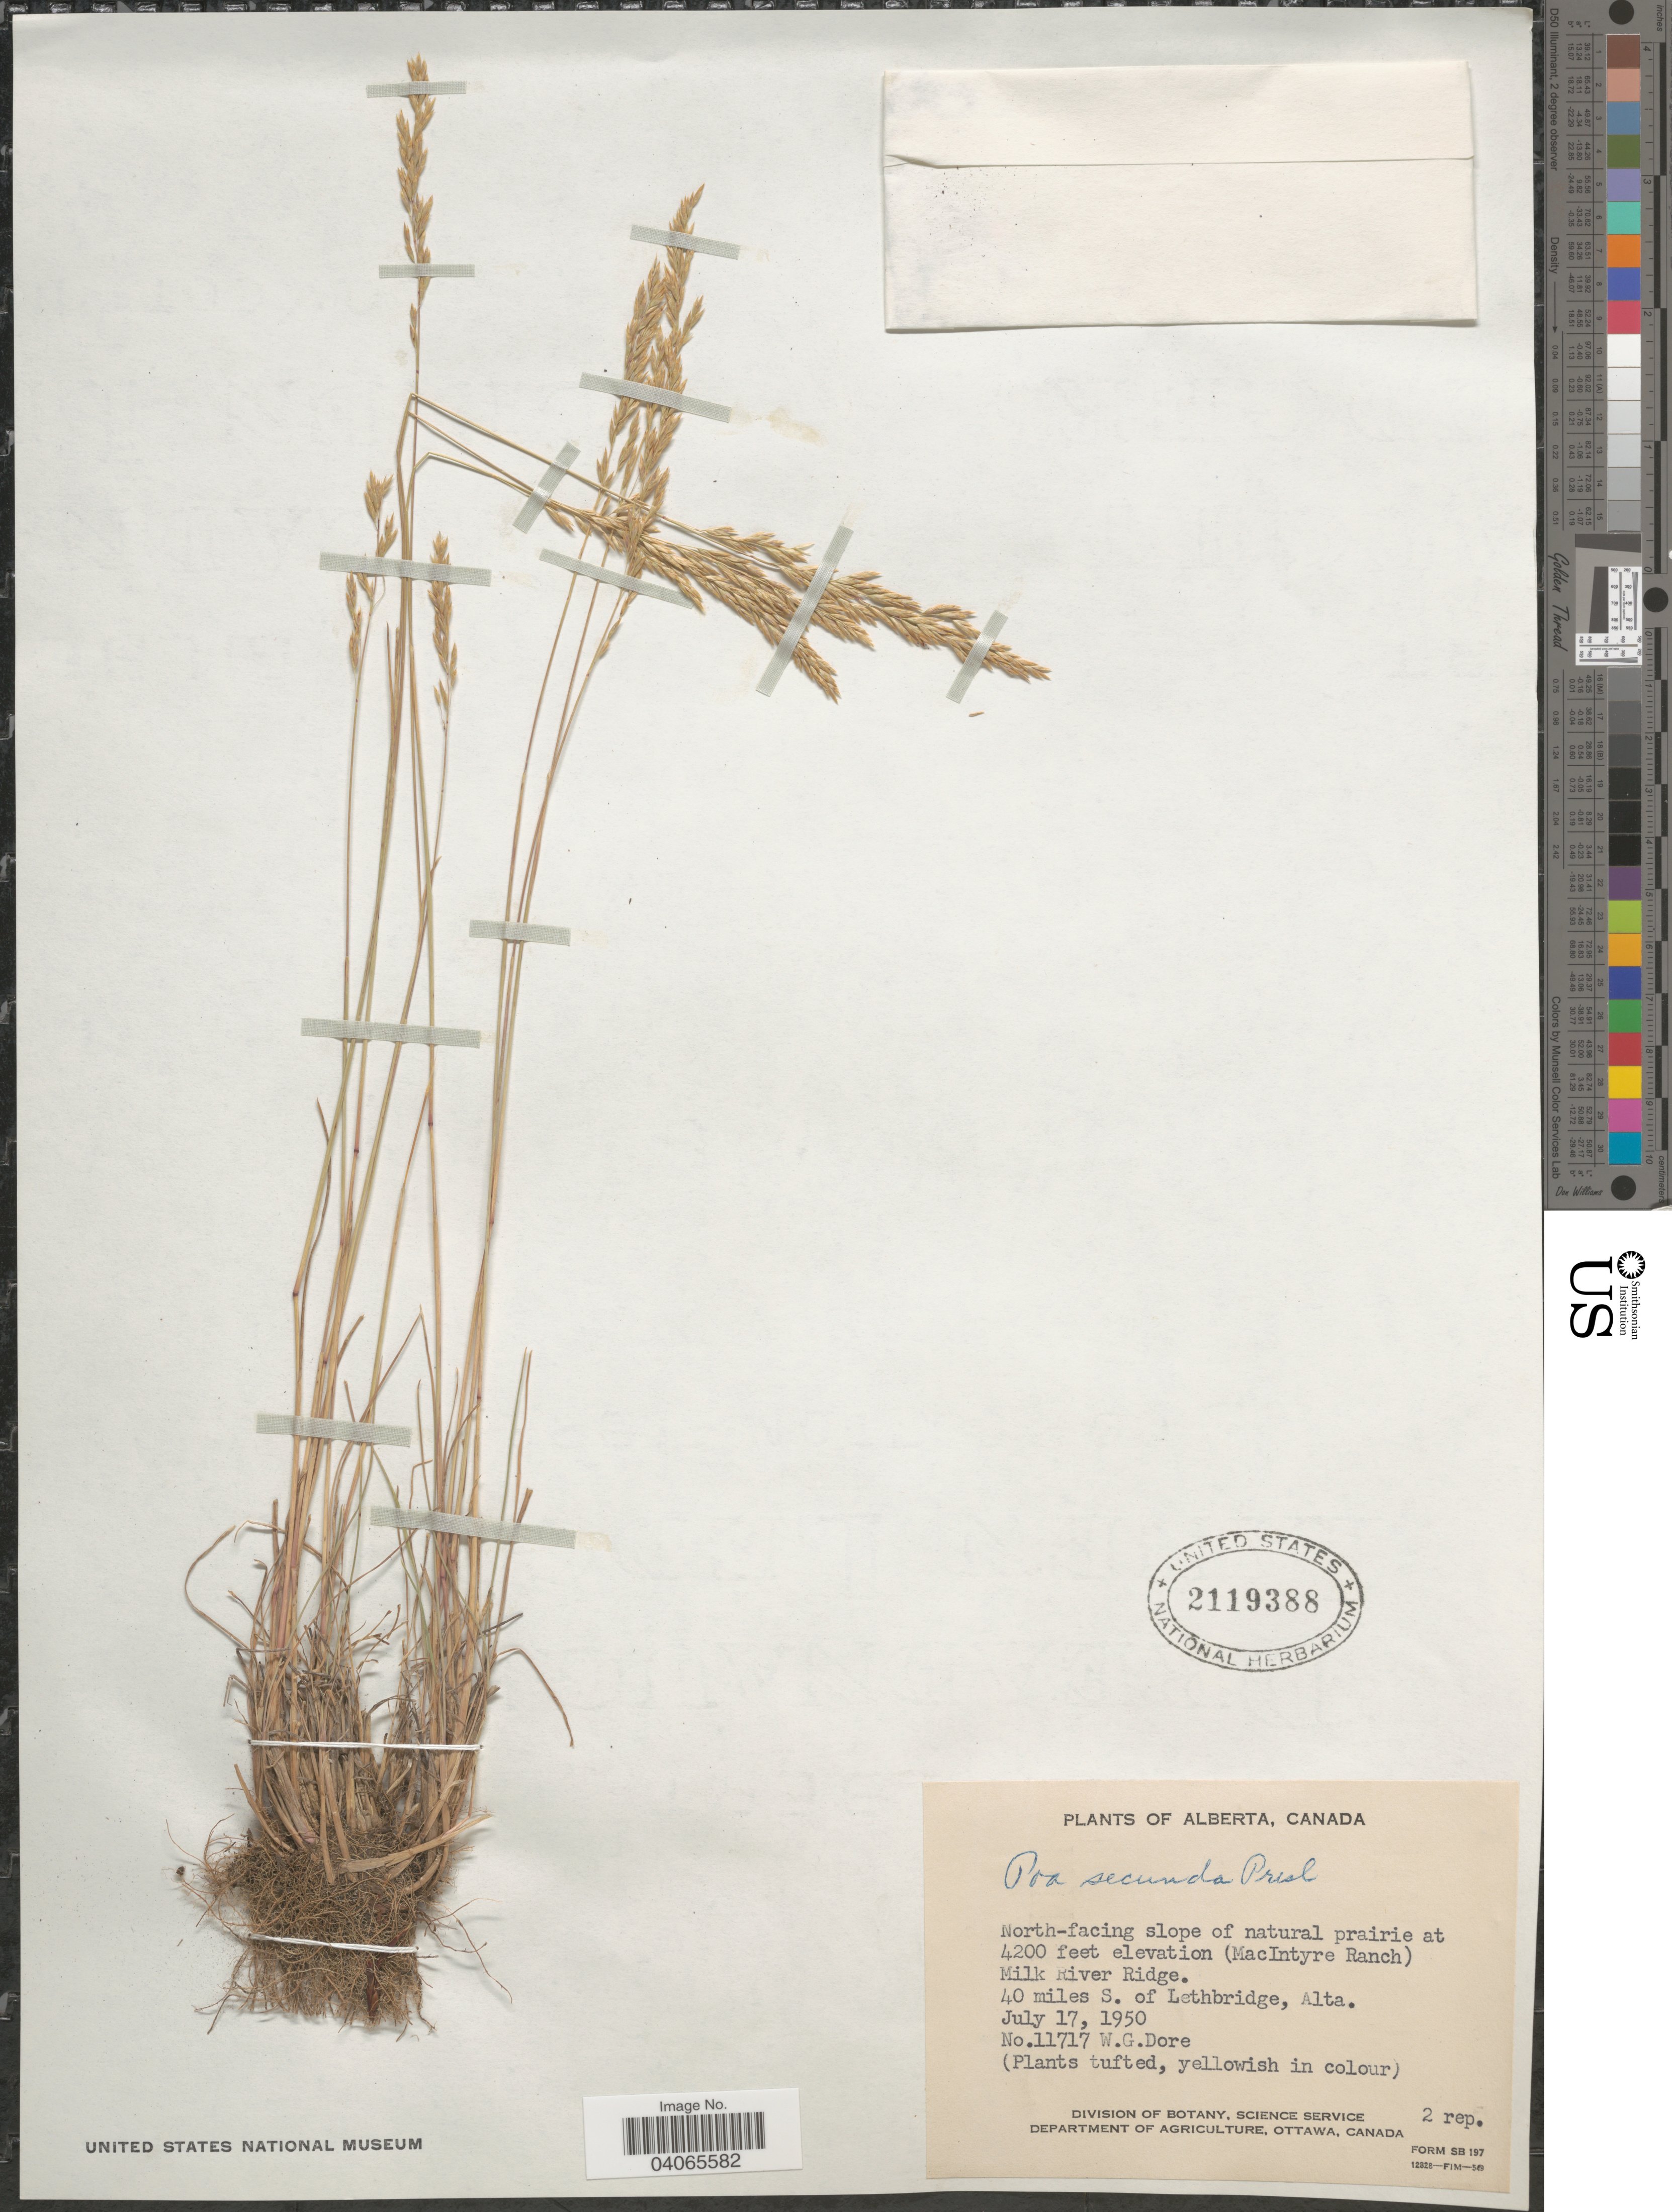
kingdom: Plantae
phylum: Tracheophyta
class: Liliopsida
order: Poales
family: Poaceae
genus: Poa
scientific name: Poa secunda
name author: J. Presl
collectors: W. Dore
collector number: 11717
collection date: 1950-07-17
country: Canada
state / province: Alberta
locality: North-facing slope of natural prairie. (MacIntyre Ranch) Milk River Ridge. 40 miles S. of Lethbridge.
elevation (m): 1280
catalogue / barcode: US 2119388